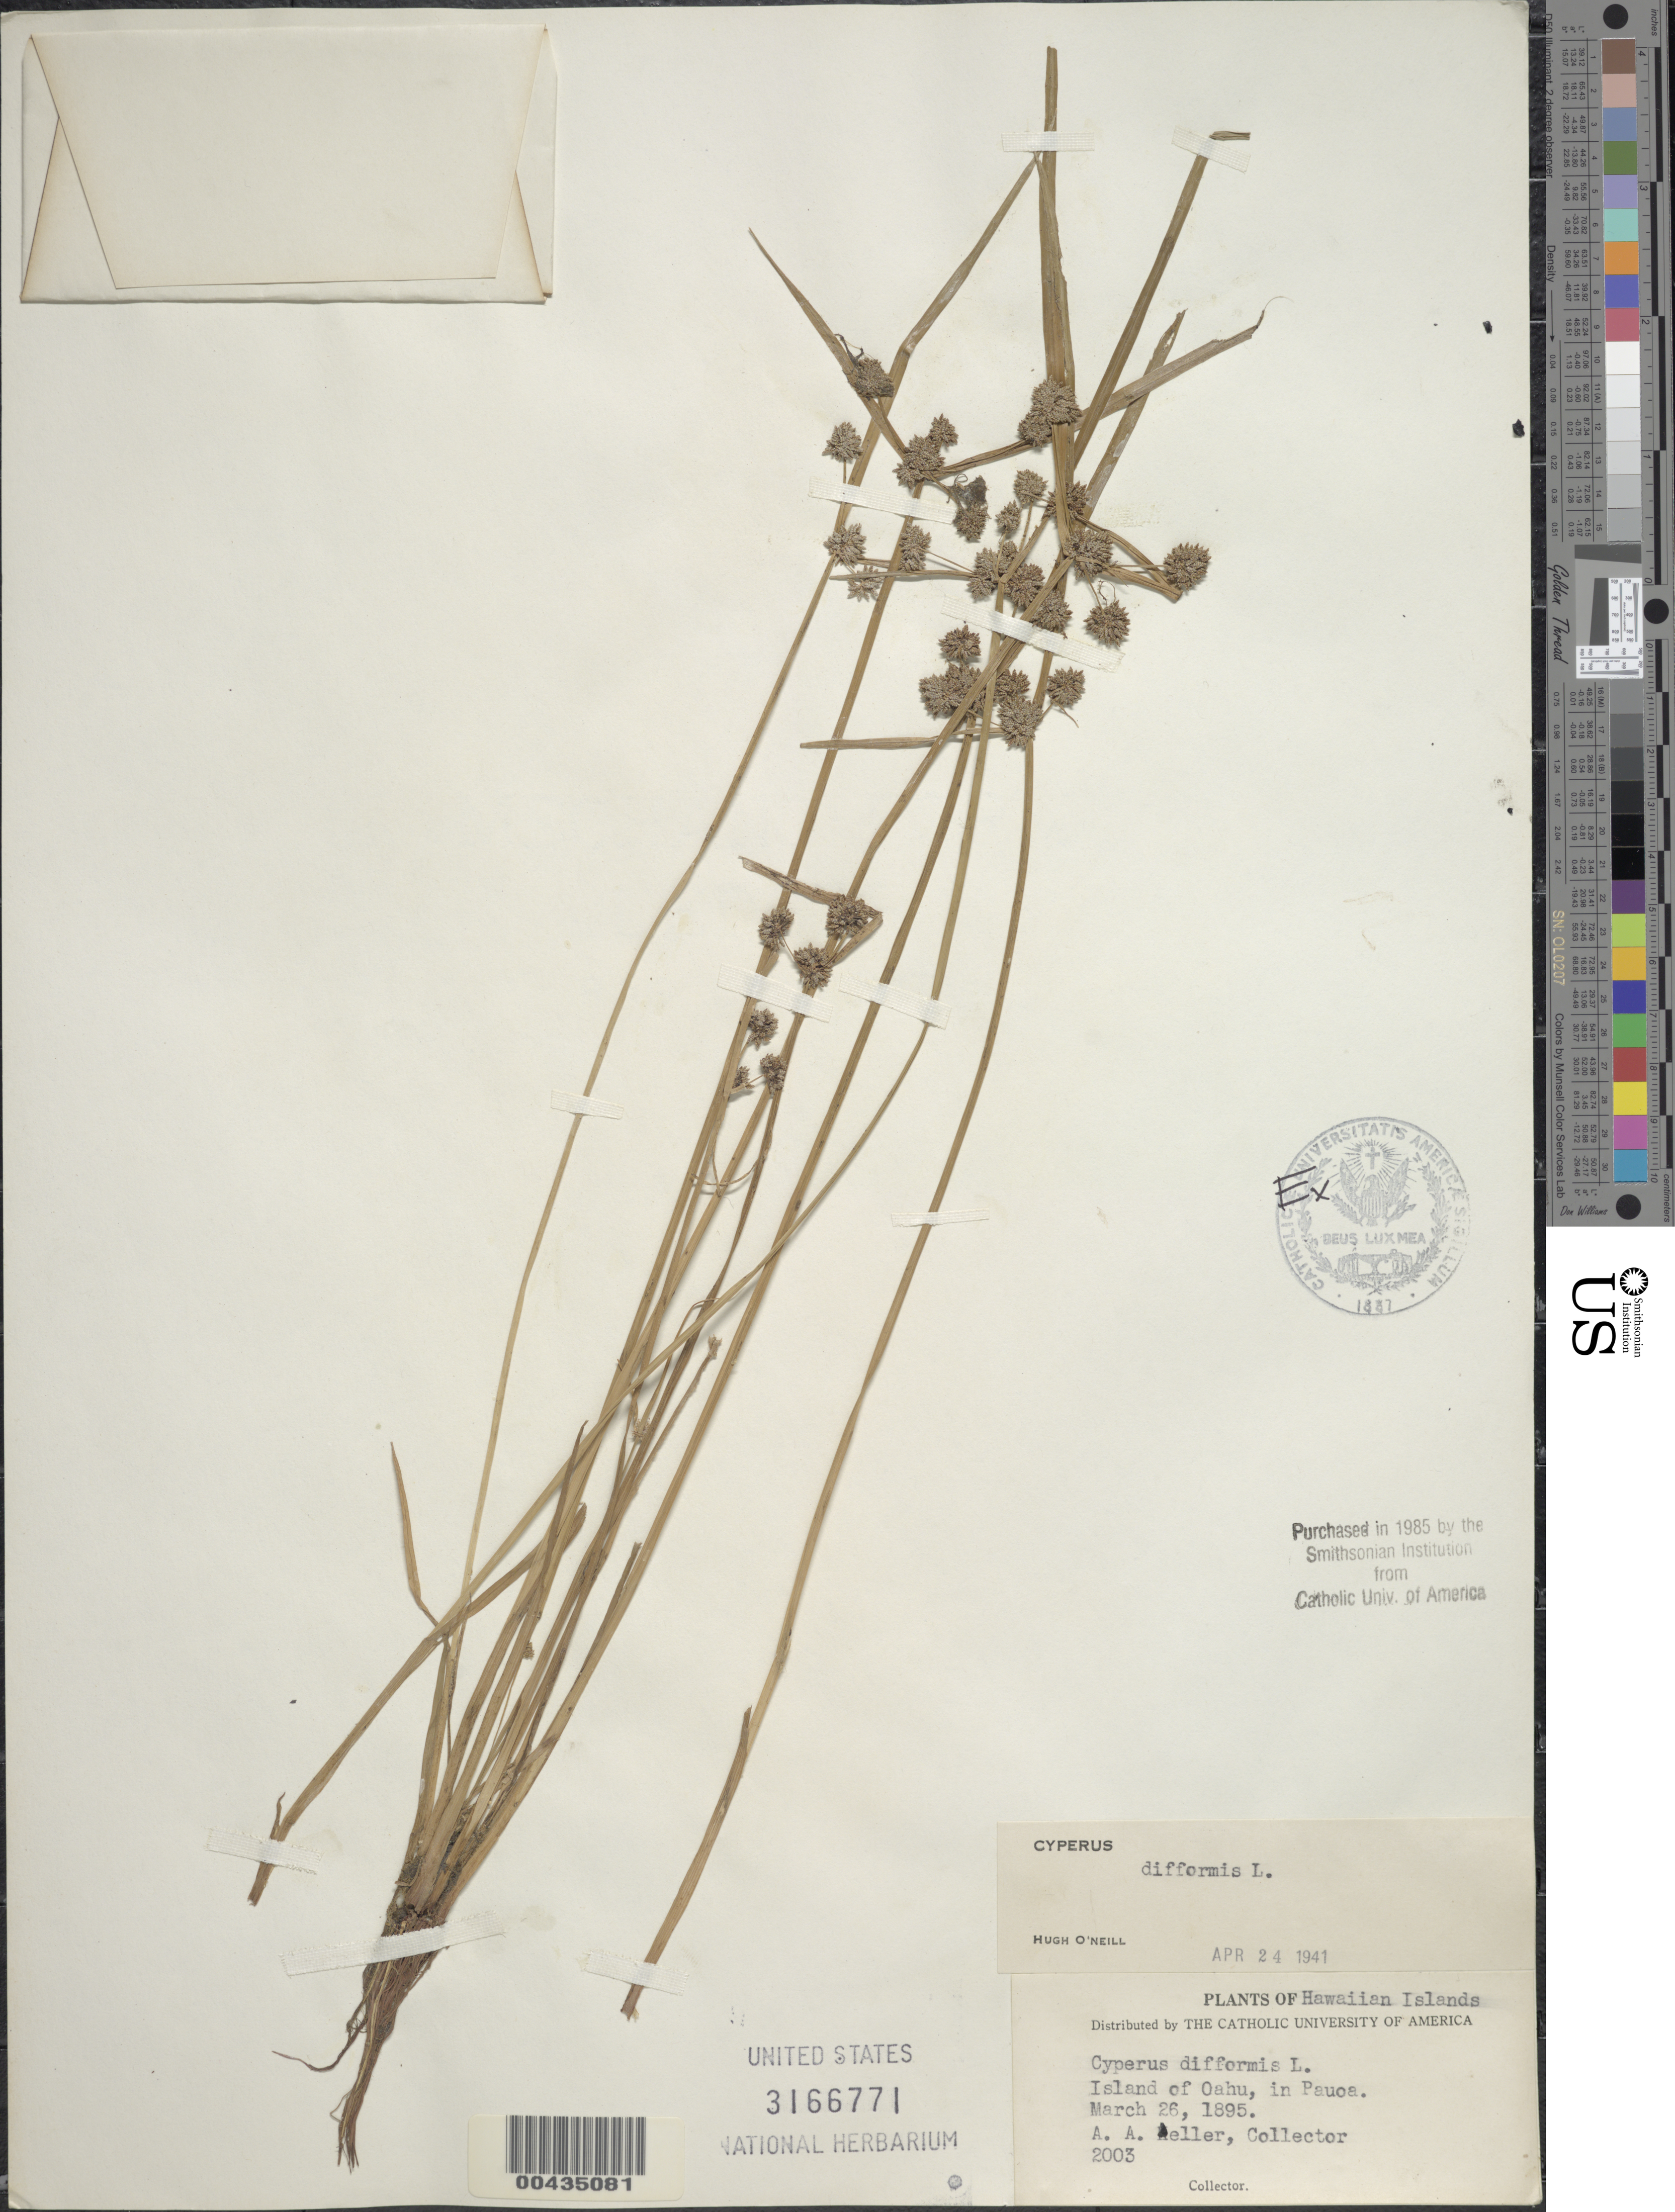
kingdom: Plantae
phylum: Tracheophyta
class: Liliopsida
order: Poales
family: Cyperaceae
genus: Cyperus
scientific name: Cyperus difformis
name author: L.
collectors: A. A. Heller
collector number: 2003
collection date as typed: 26 Mar 1895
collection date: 1895-03-26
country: United States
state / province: Hawaii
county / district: Honolulu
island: Oahu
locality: Pauoa.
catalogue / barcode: US 3166771